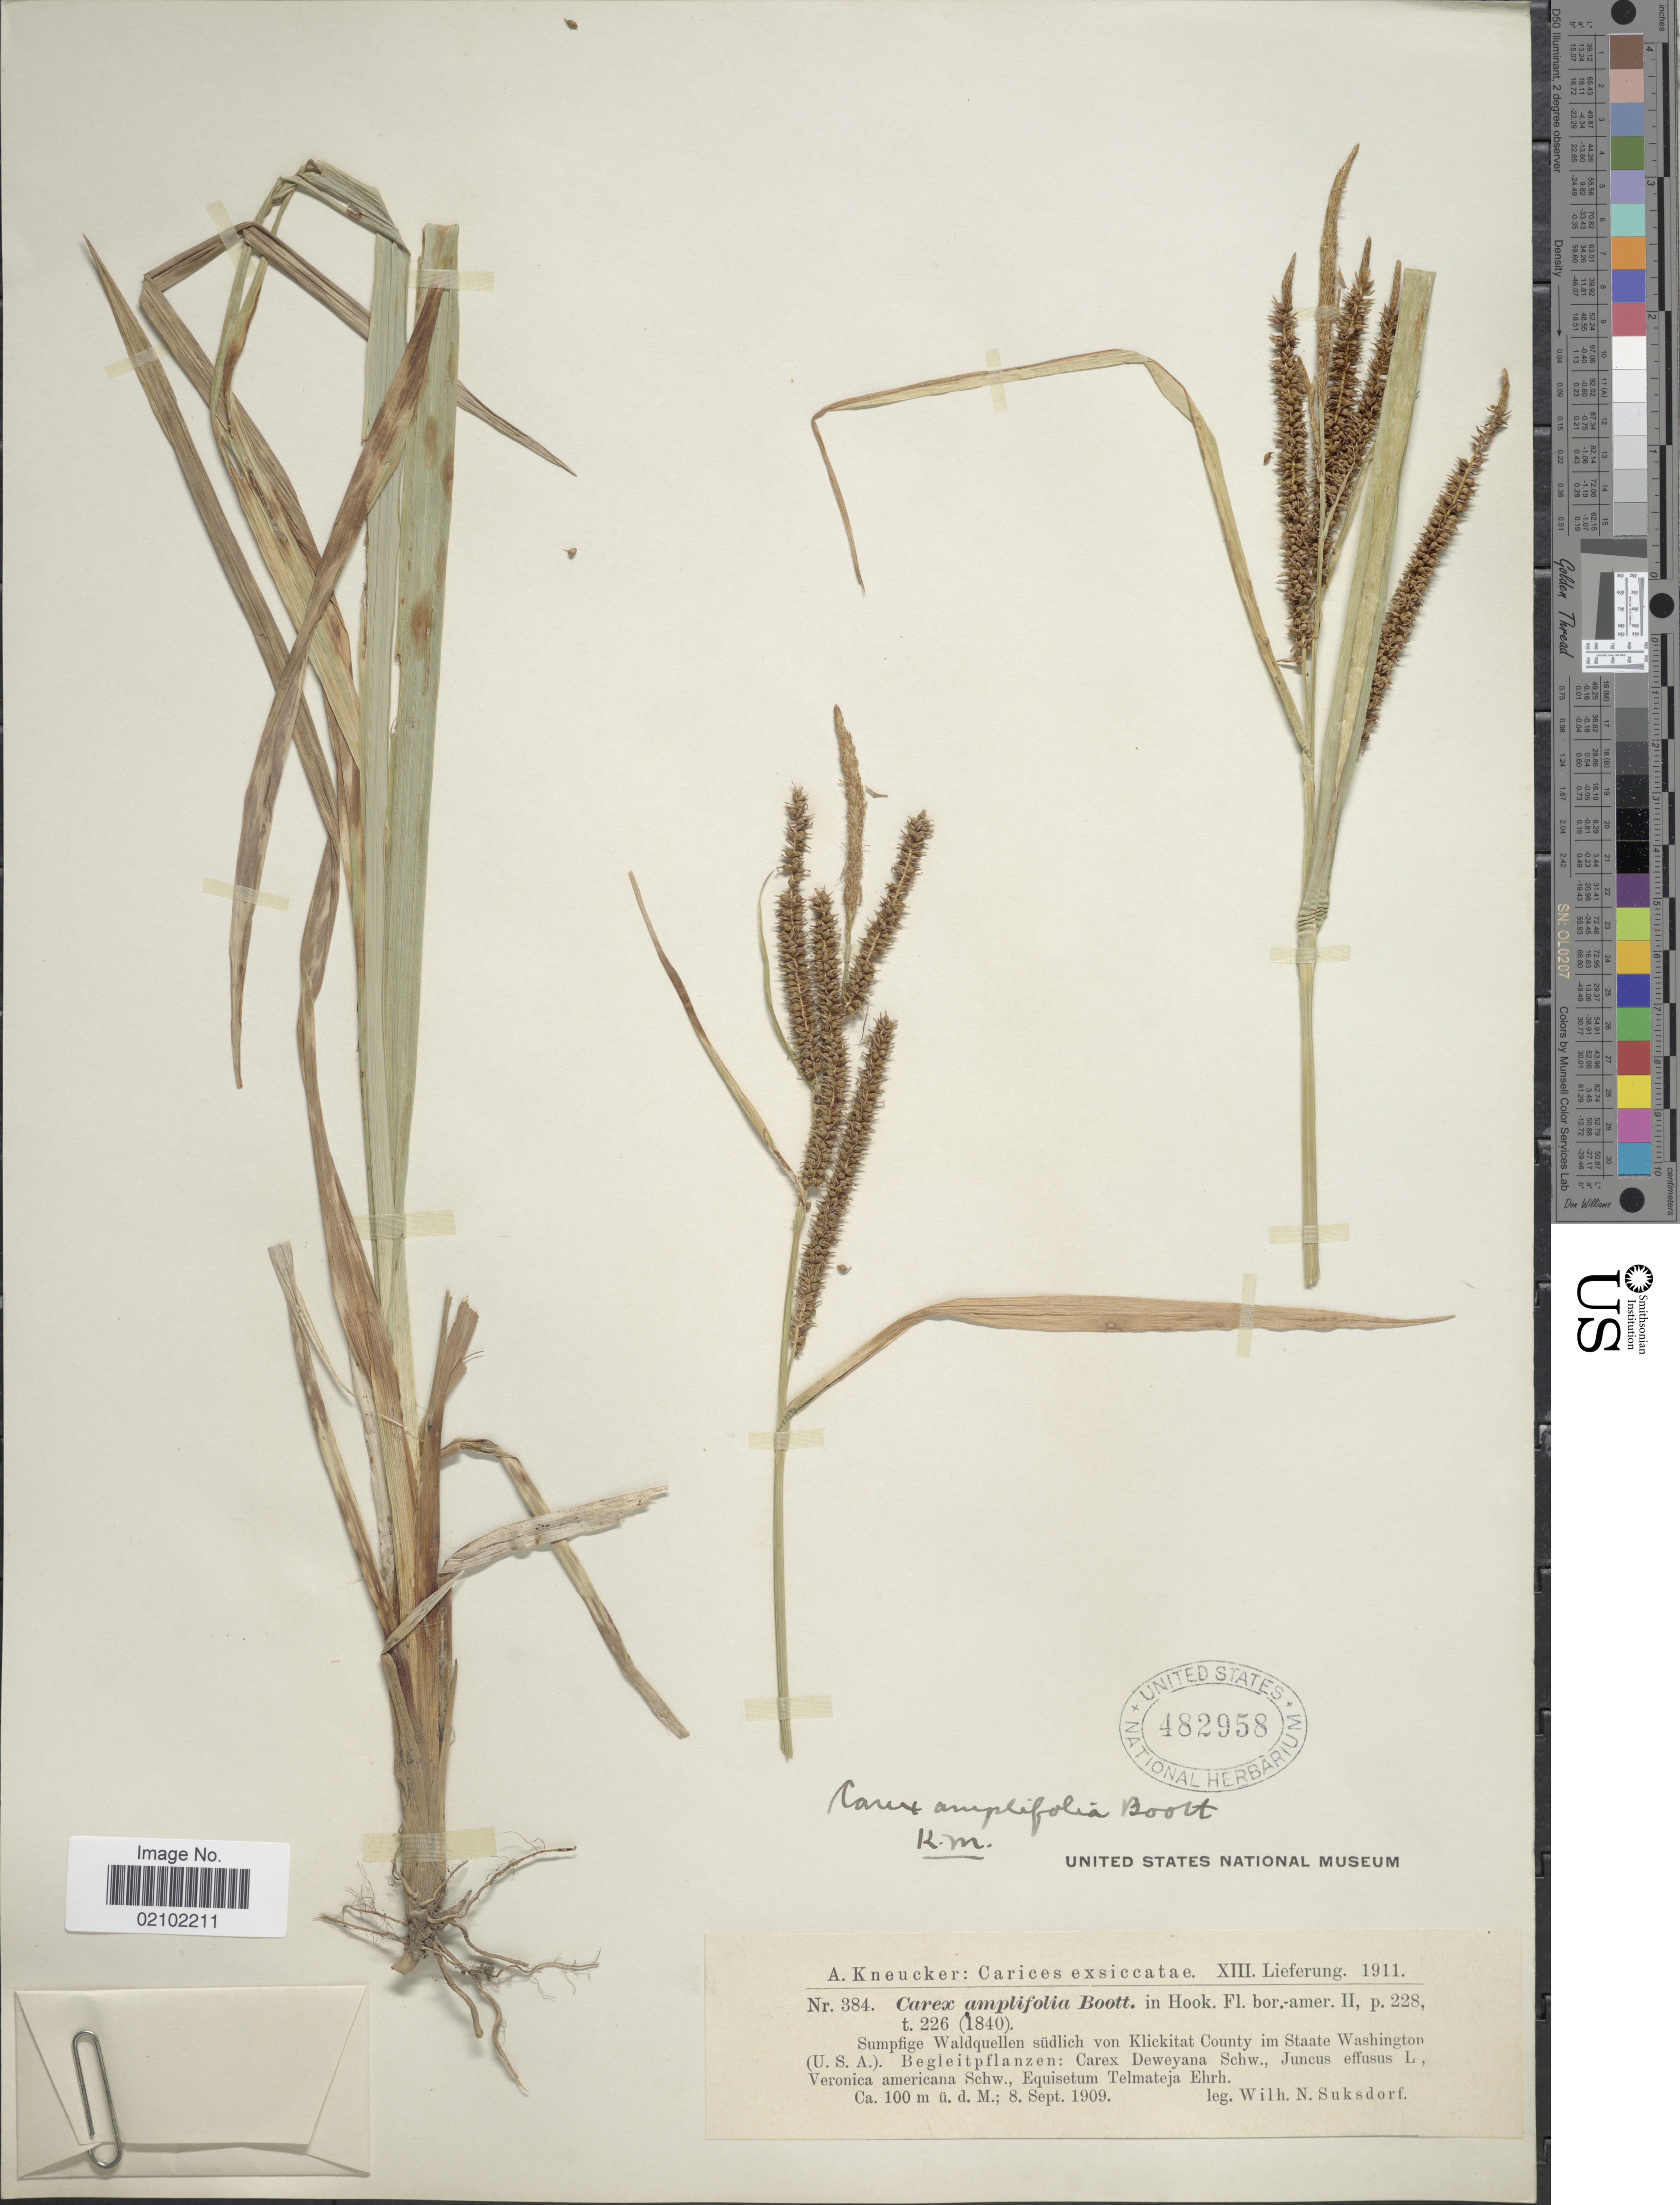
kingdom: Plantae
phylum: Tracheophyta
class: Liliopsida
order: Poales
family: Cyperaceae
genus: Carex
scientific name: Carex amplifolia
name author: Boott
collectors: W. N. Suksdorf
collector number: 384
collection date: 1909-09-08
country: United States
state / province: Washington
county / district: Klickitat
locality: Sumpfige Waldquellen sudlich von Klickitat County im Staate Washington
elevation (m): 100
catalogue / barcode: US 482958